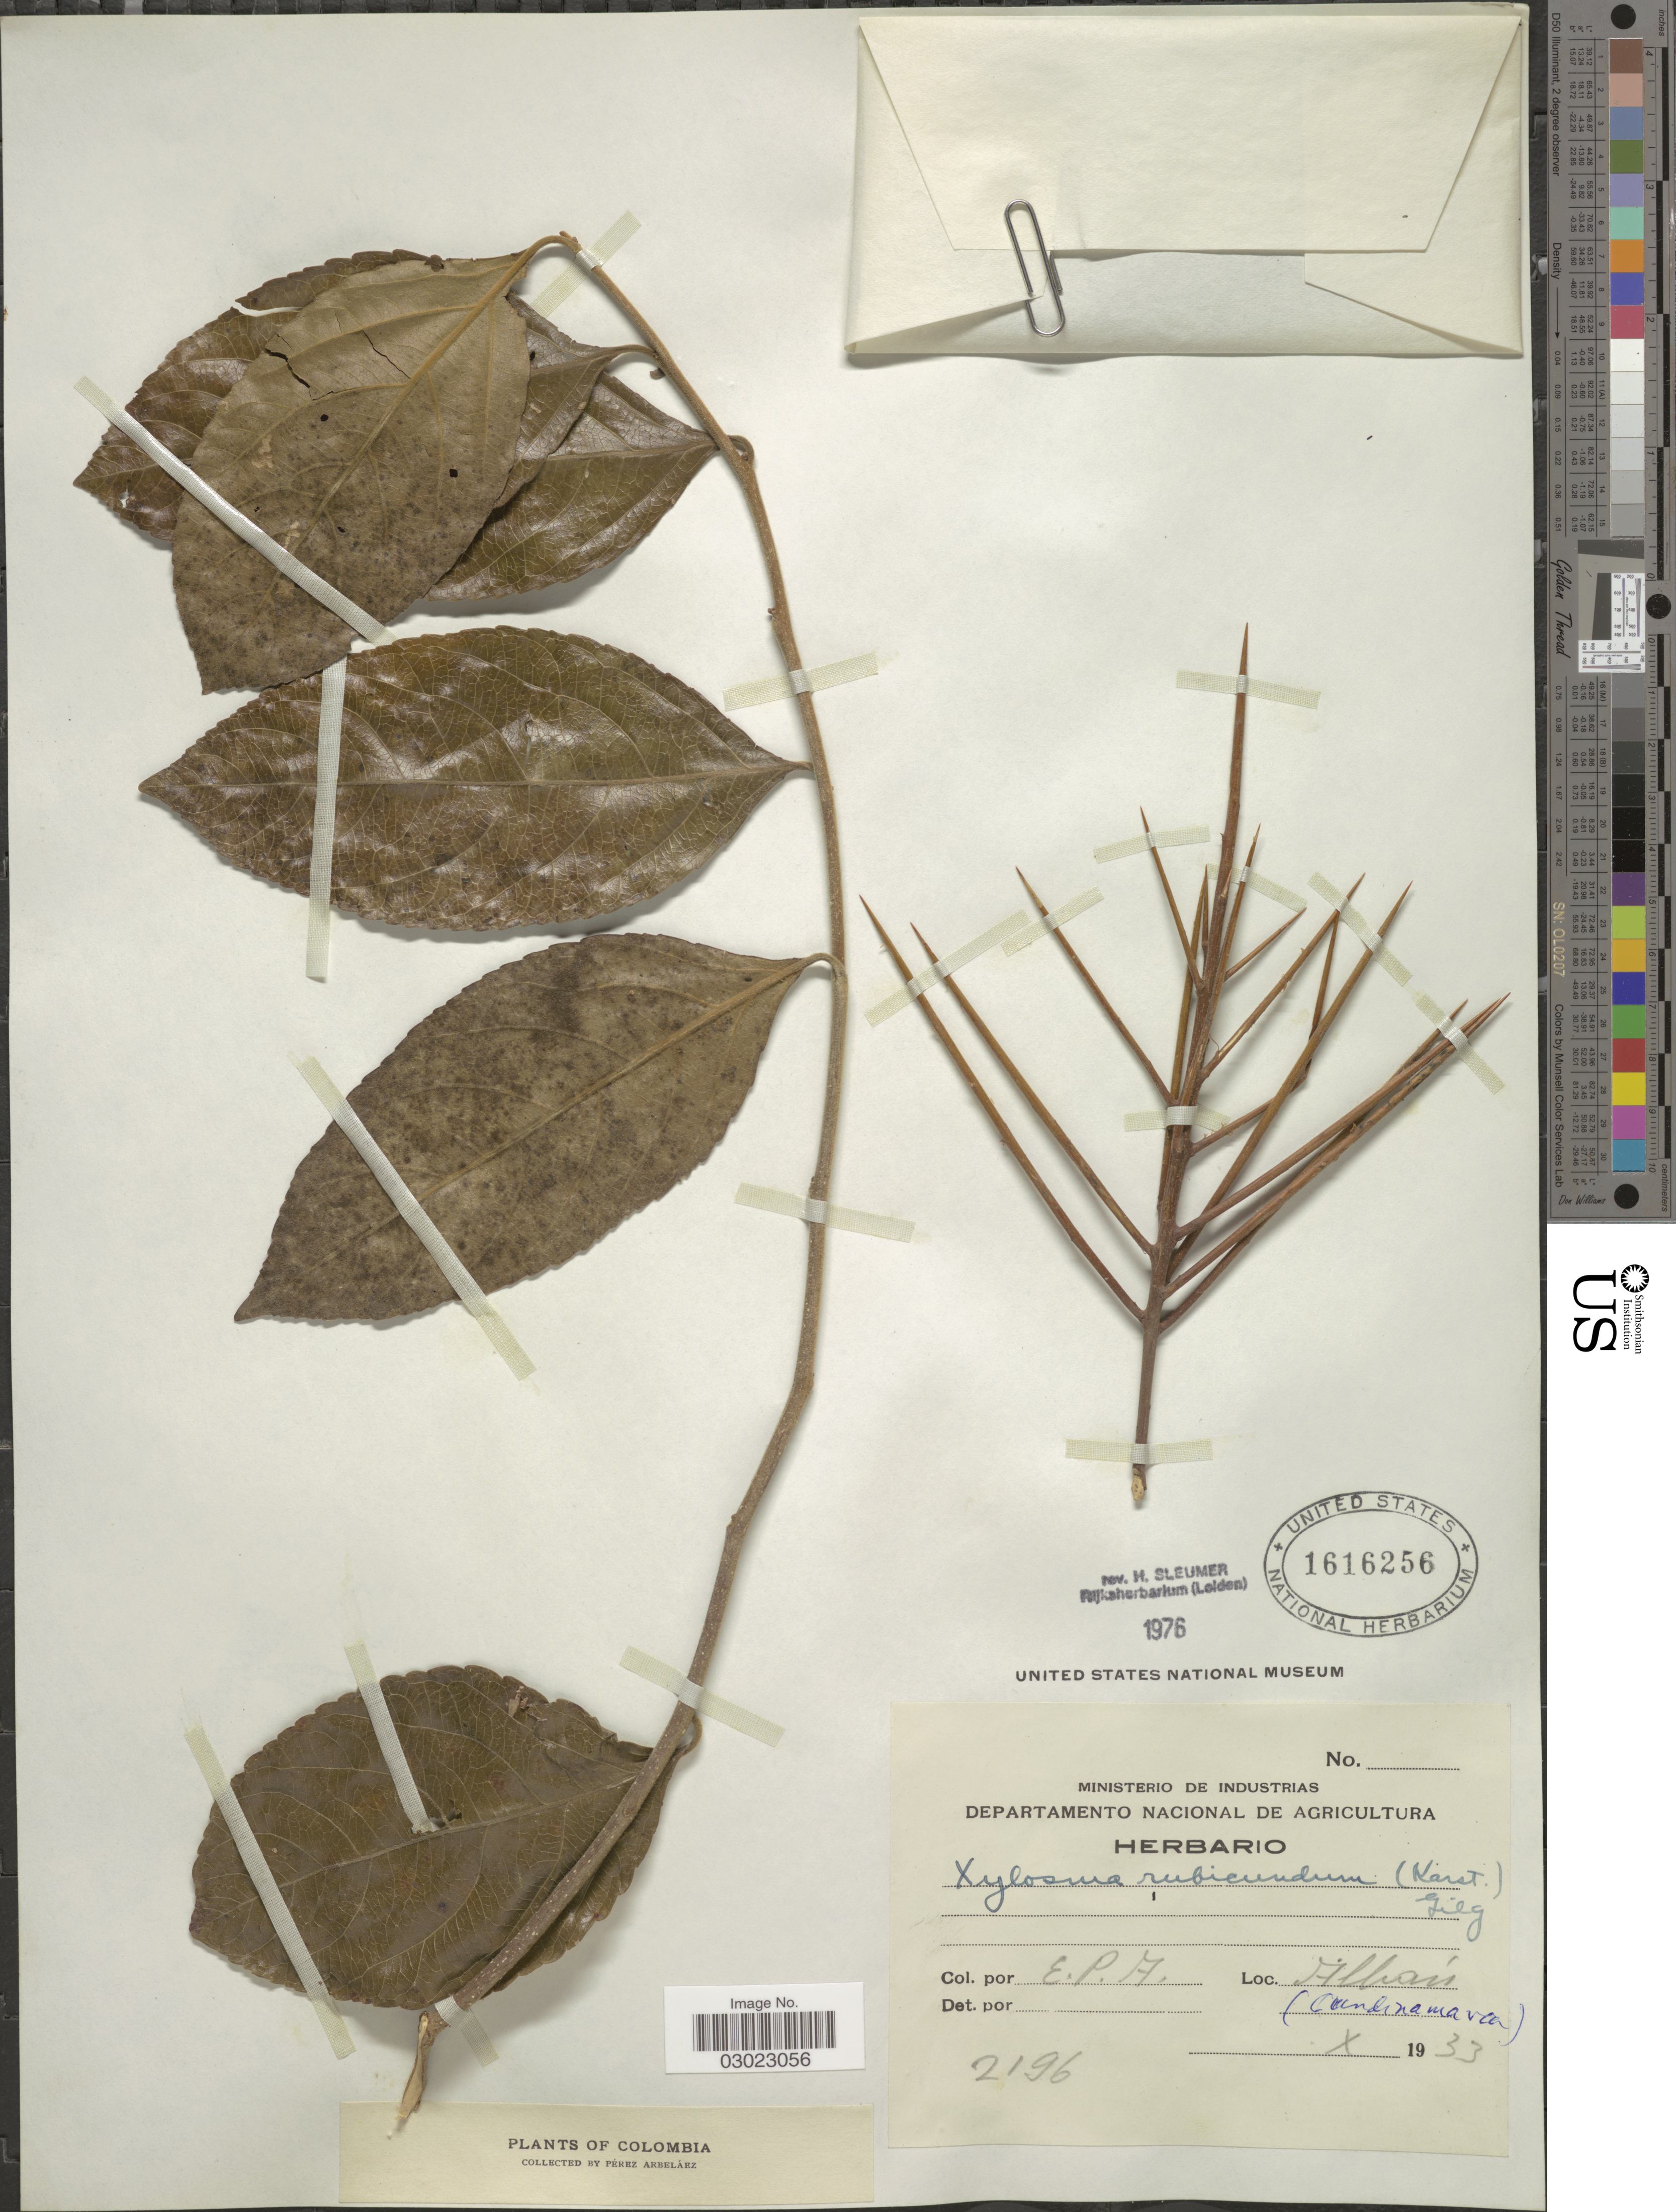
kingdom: Plantae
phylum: Tracheophyta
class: Magnoliopsida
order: Malpighiales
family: Salicaceae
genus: Xylosma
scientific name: Xylosma rubicunda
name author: (H. Karst.) Gilg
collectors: E. Pérez Arbeláez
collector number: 2196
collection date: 1933-10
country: Colombia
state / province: Cundinamarca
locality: Albán.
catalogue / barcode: US 1616256